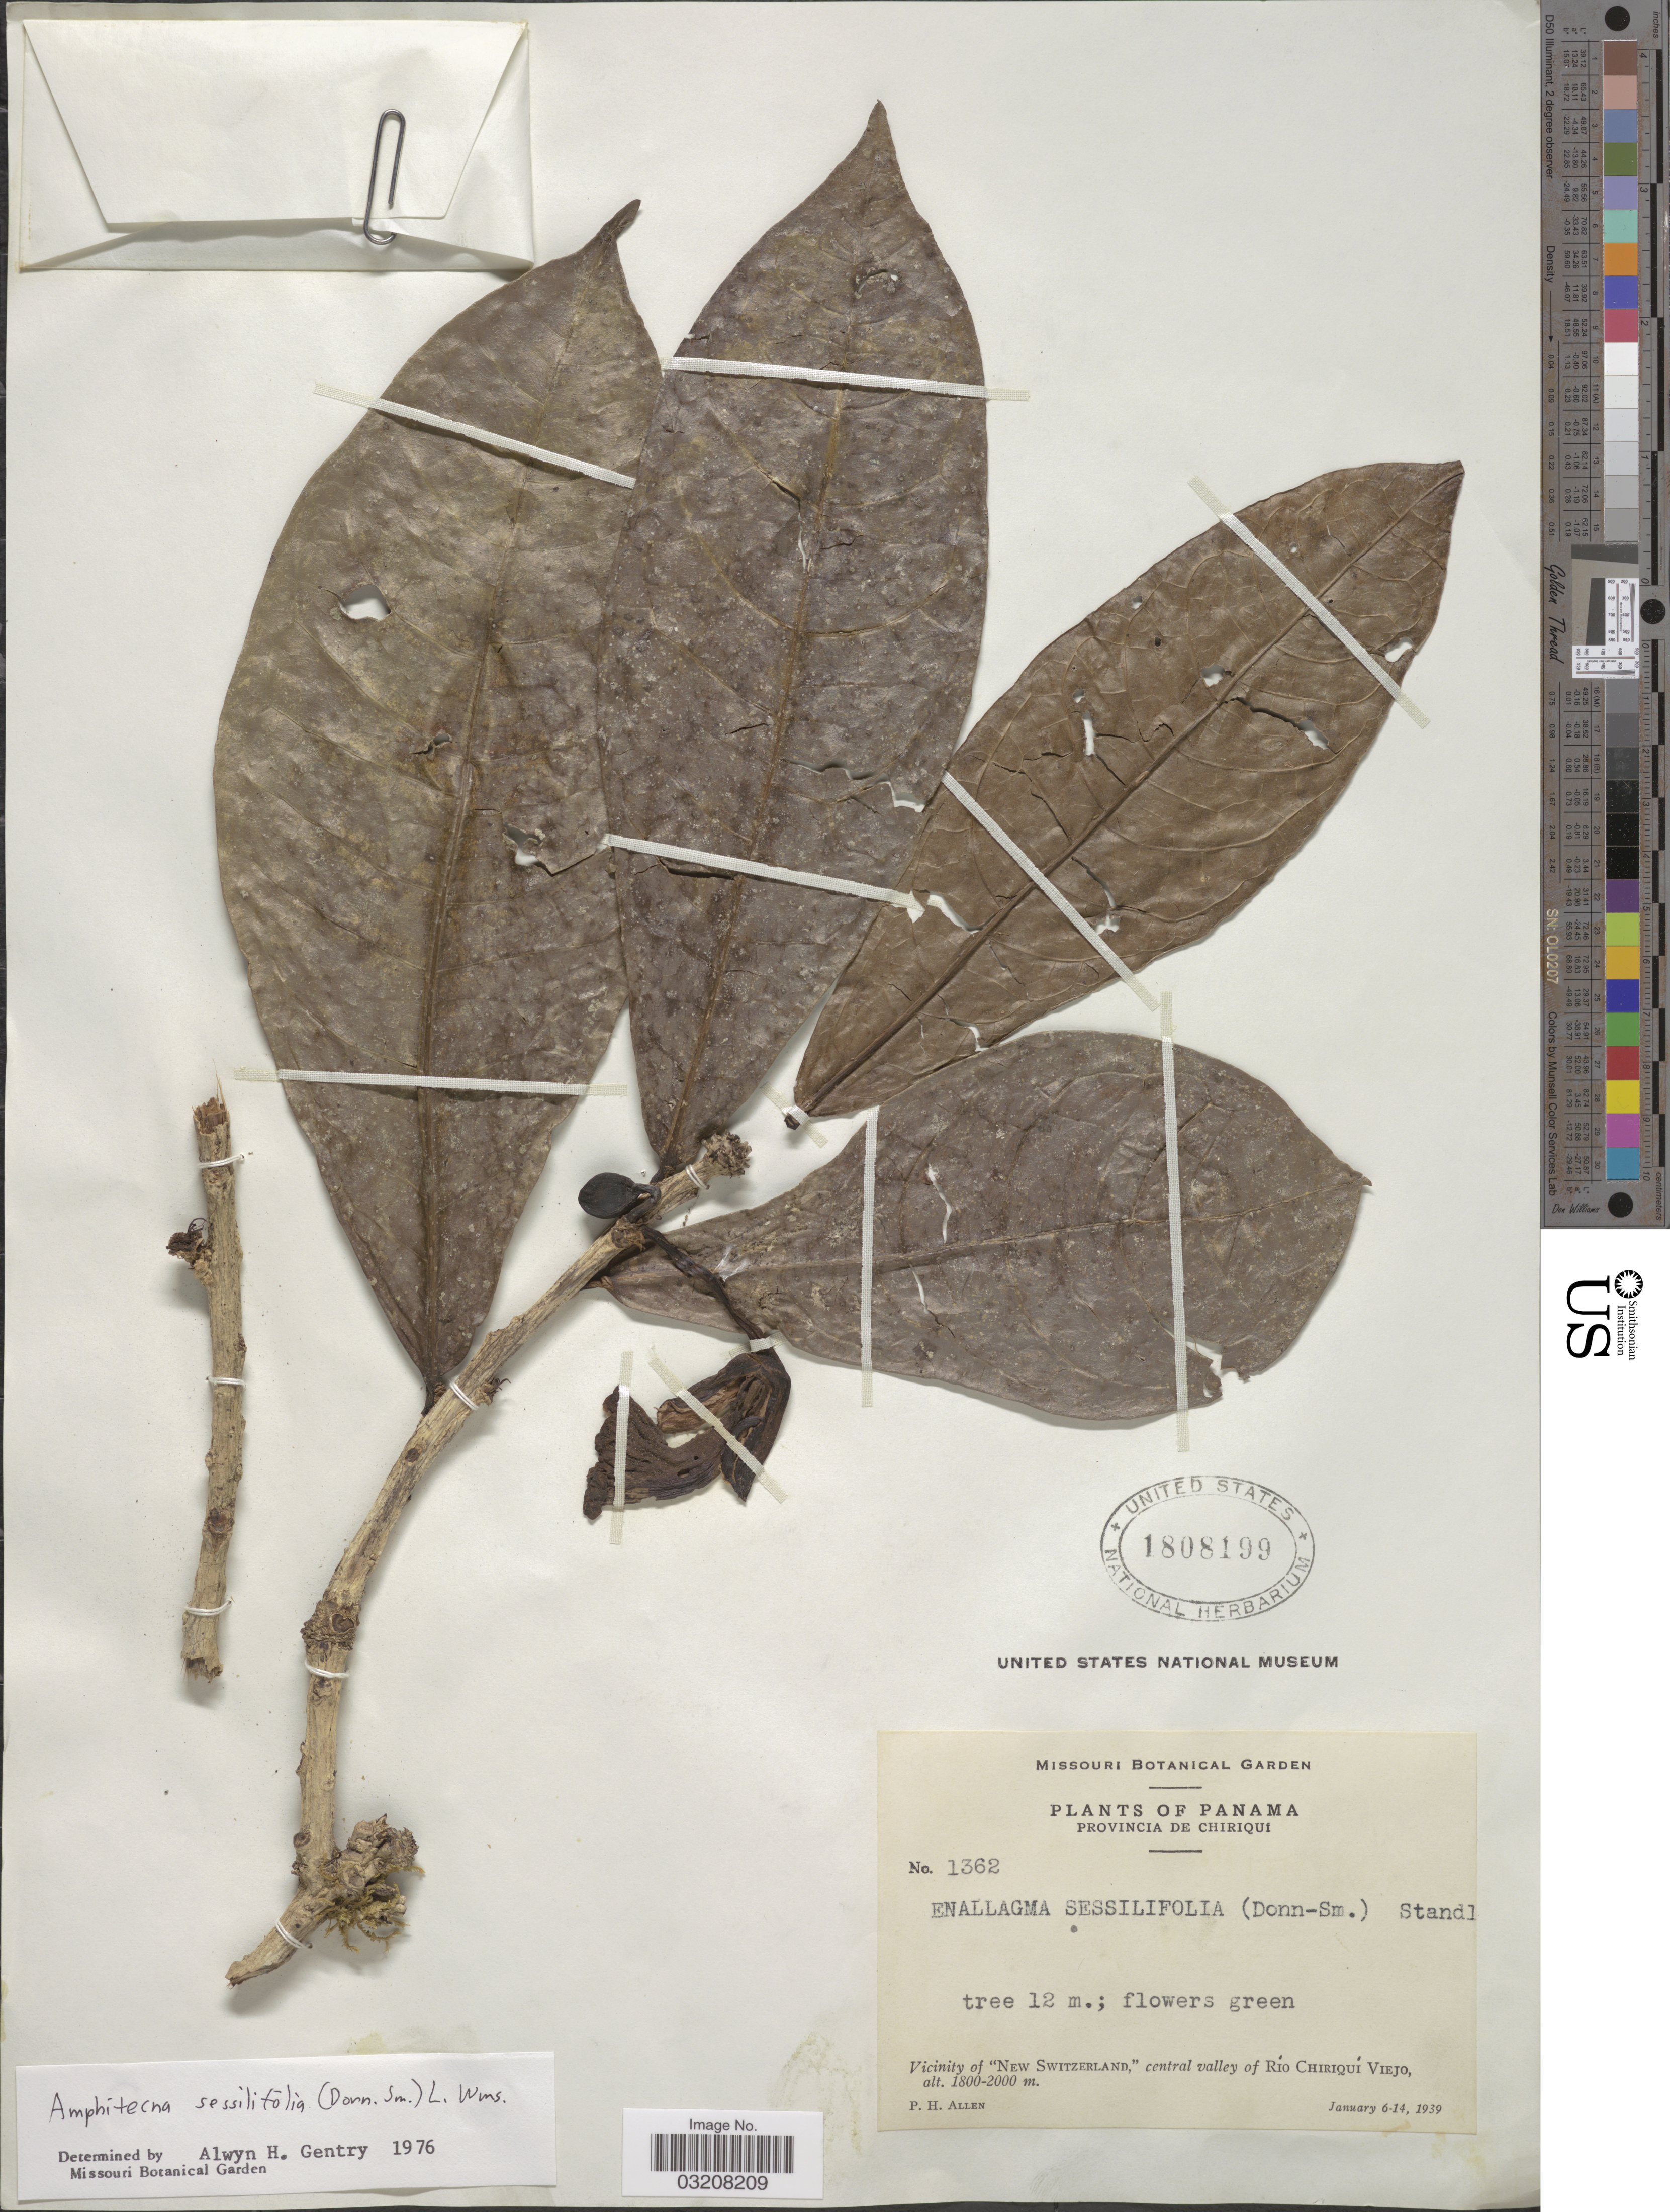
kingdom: Plantae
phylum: Tracheophyta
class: Magnoliopsida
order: Lamiales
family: Bignoniaceae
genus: Amphitecna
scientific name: Amphitecna sessilifolia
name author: (Donn. Sm.) L.O. Williams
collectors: P. H. Allen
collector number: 1362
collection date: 1939-01-06/1939-01-14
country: Panama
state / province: Chiriqui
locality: Vicinity of "New Switzerland," central valley of Río Chiriquí Viejo.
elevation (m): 1800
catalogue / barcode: US 1808199